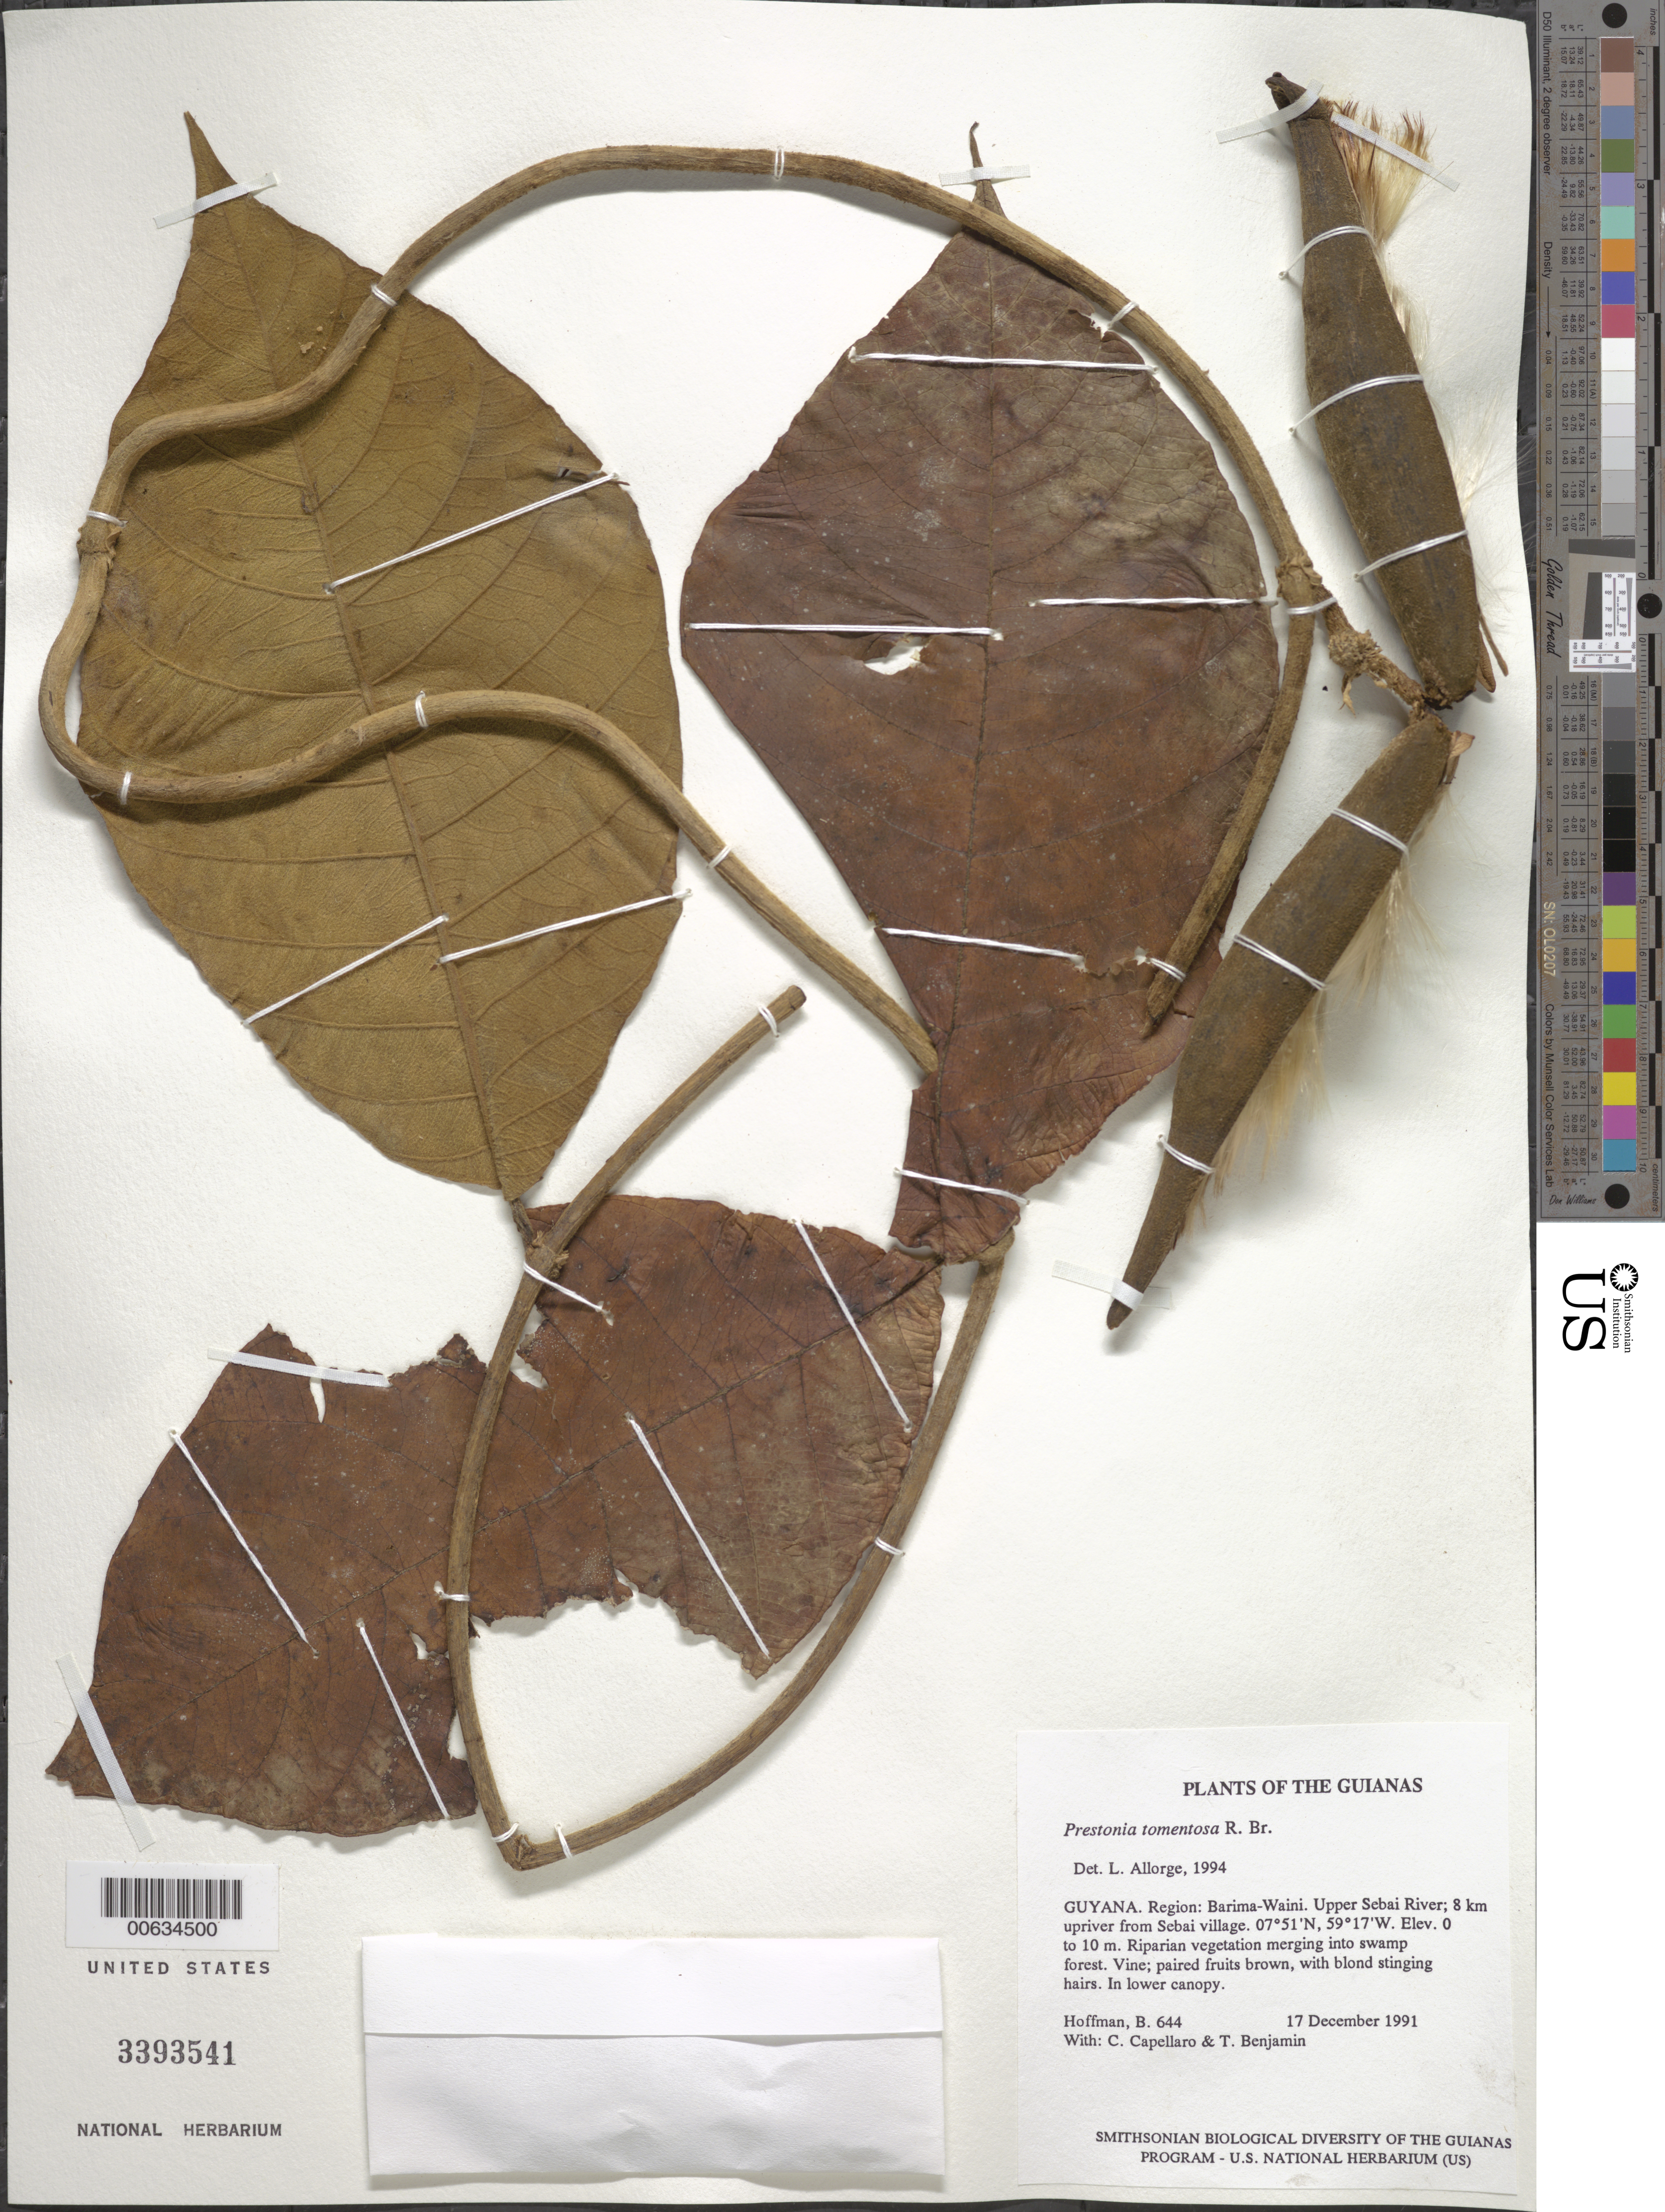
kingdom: Plantae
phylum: Tracheophyta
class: Magnoliopsida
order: Gentianales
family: Apocynaceae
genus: Prestonia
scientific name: Prestonia tomentosa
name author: R. Br.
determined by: Allorge, L.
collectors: B. Hoffman, C. Capellaro & T. Benjamin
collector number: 644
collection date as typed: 17 December 1991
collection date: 1991-12-17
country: Guyana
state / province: Barima-Waini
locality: Upper Sebai River; 8 km upriver from Sebai Village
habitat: Riparian vegetation merging into swamp forest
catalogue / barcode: US 3393541